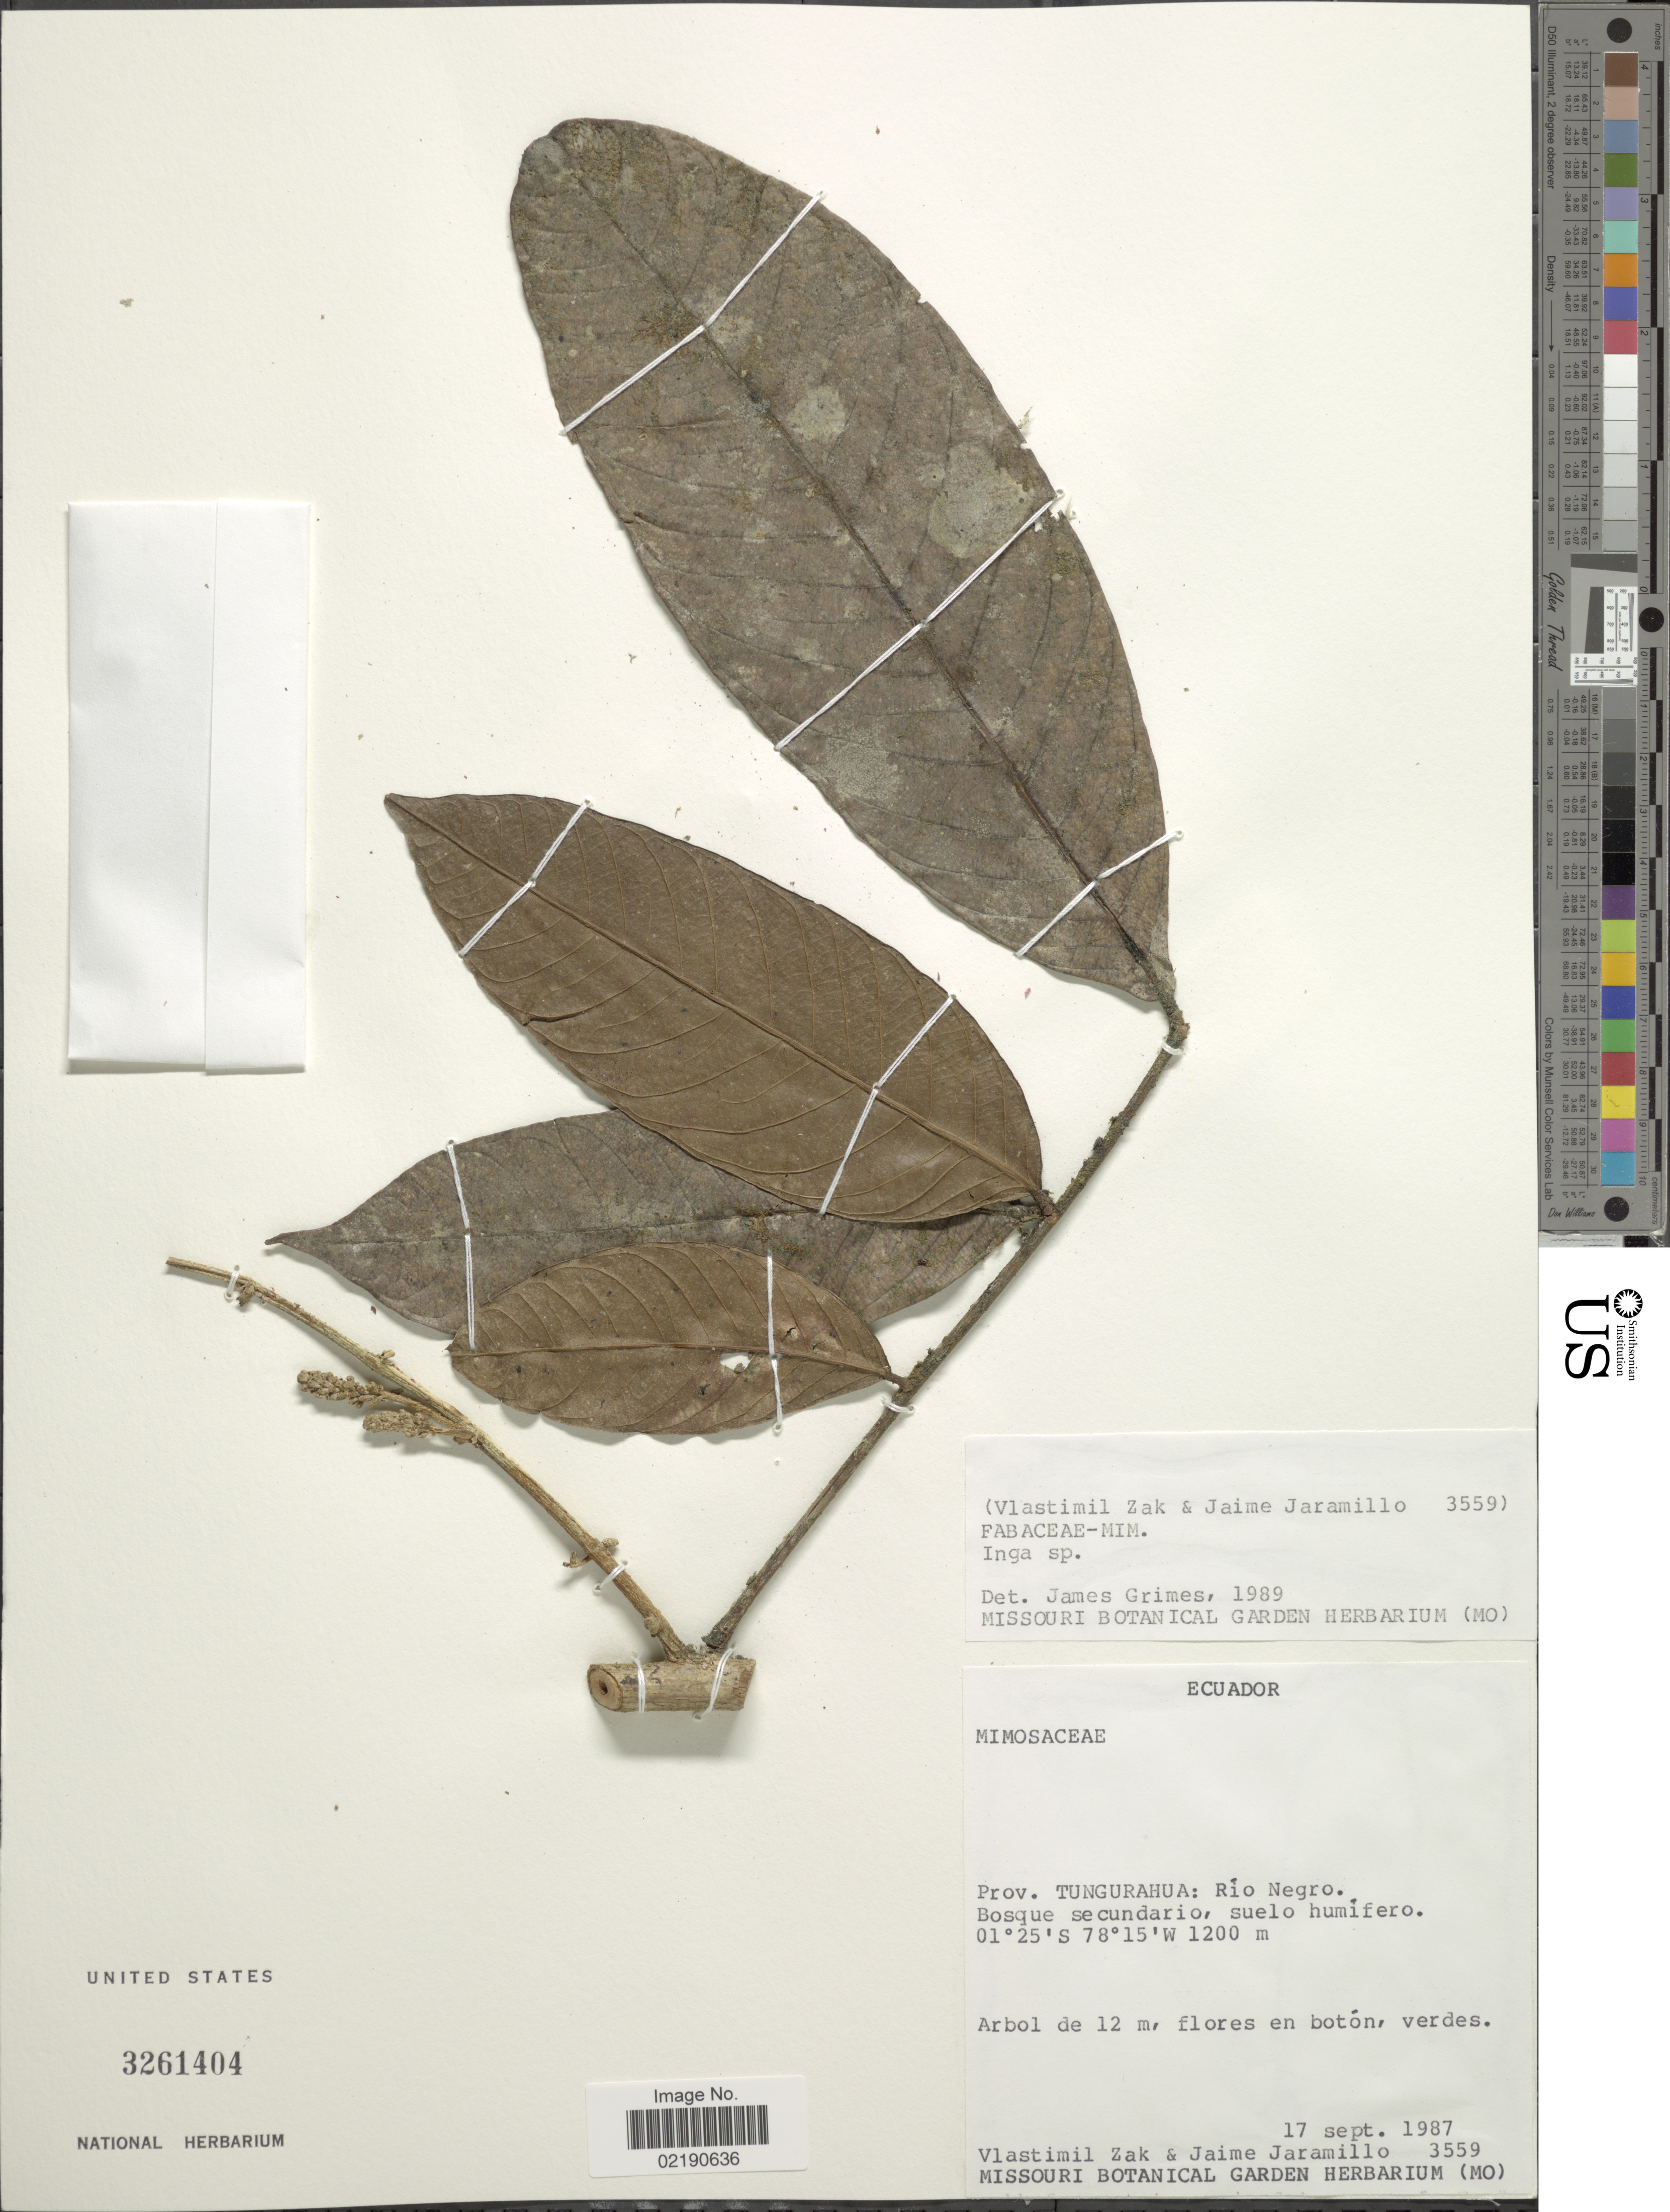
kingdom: Plantae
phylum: Tracheophyta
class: Magnoliopsida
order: Fabales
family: Fabaceae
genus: Inga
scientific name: Inga sp.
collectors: V. Zak & J. Jaramillo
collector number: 3559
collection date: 1987-09-17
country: Ecuador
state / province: Tungurahua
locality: Rio Negro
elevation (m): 1200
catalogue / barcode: US 3261404